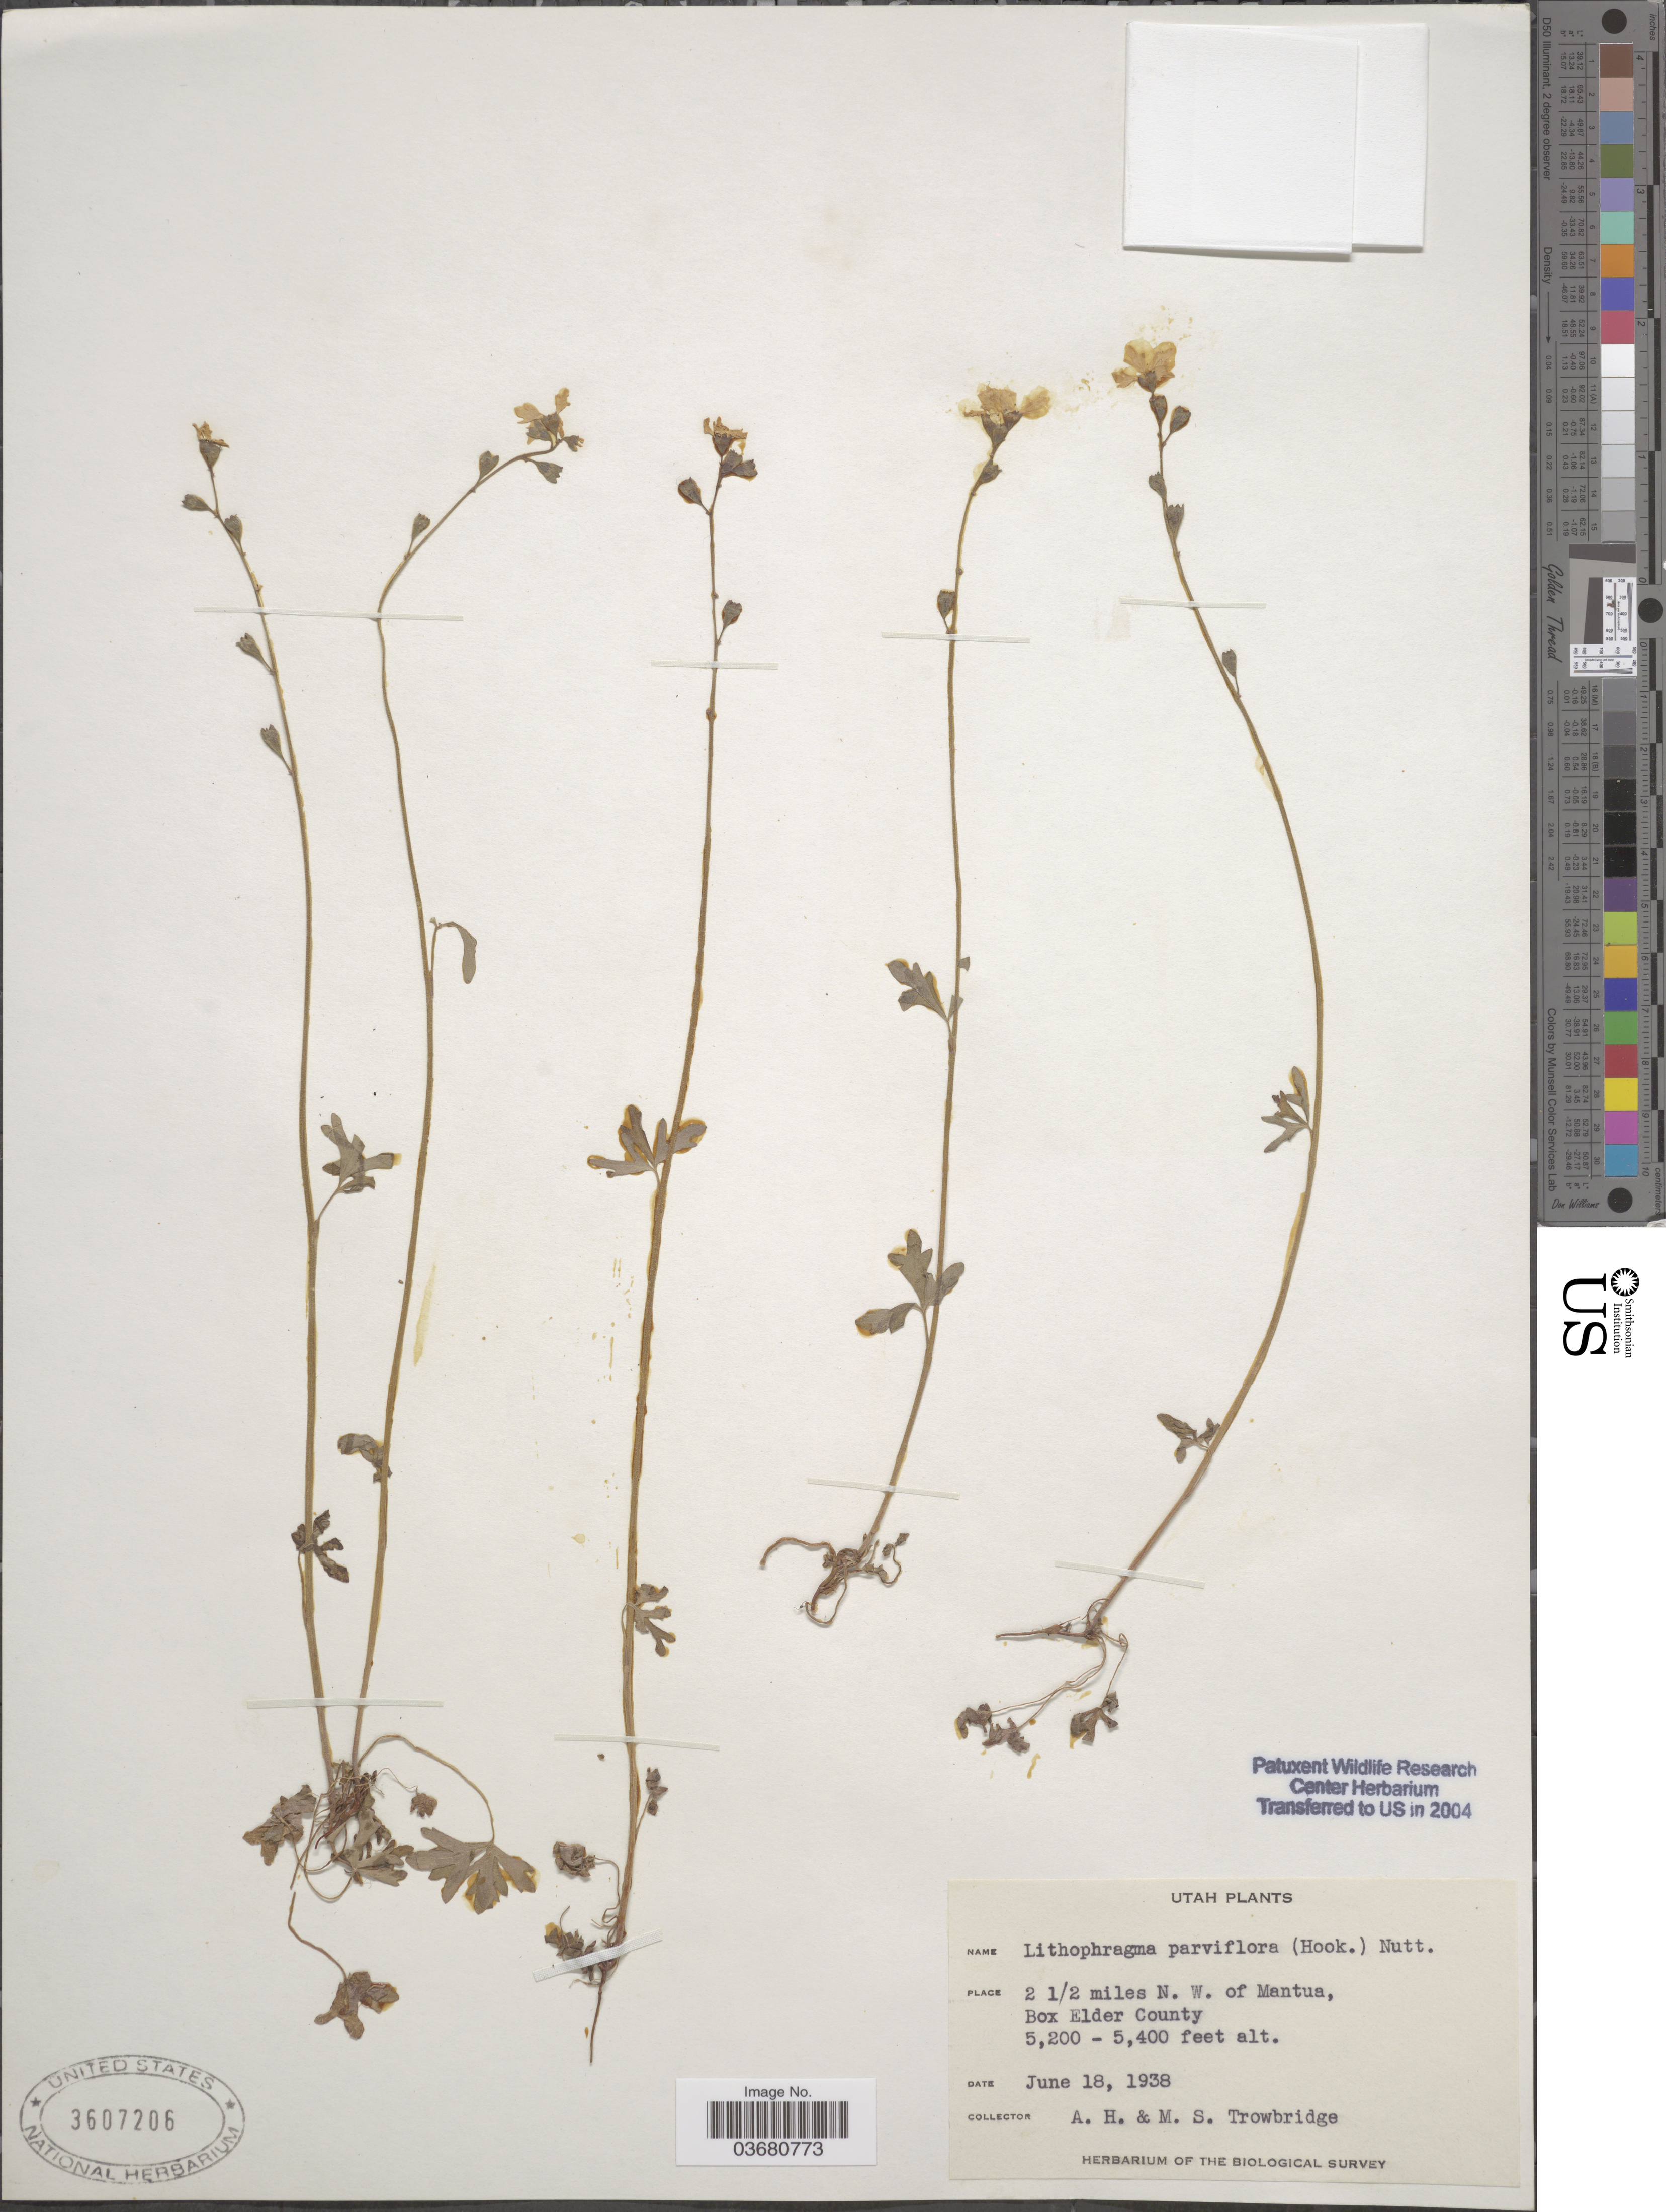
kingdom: Plantae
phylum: Tracheophyta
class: Magnoliopsida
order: Saxifragales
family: Saxifragaceae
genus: Lithophragma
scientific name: Lithophragma parviflorum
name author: (Hook.) Nutt.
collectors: A. H. Trowbridge & M. Trowbridge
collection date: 1938-06-18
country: United States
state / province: Utah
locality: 2 1/2 miles N. W. of Mantus, Box Elder County. Biological Survey.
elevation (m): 1585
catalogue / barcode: US 3607206